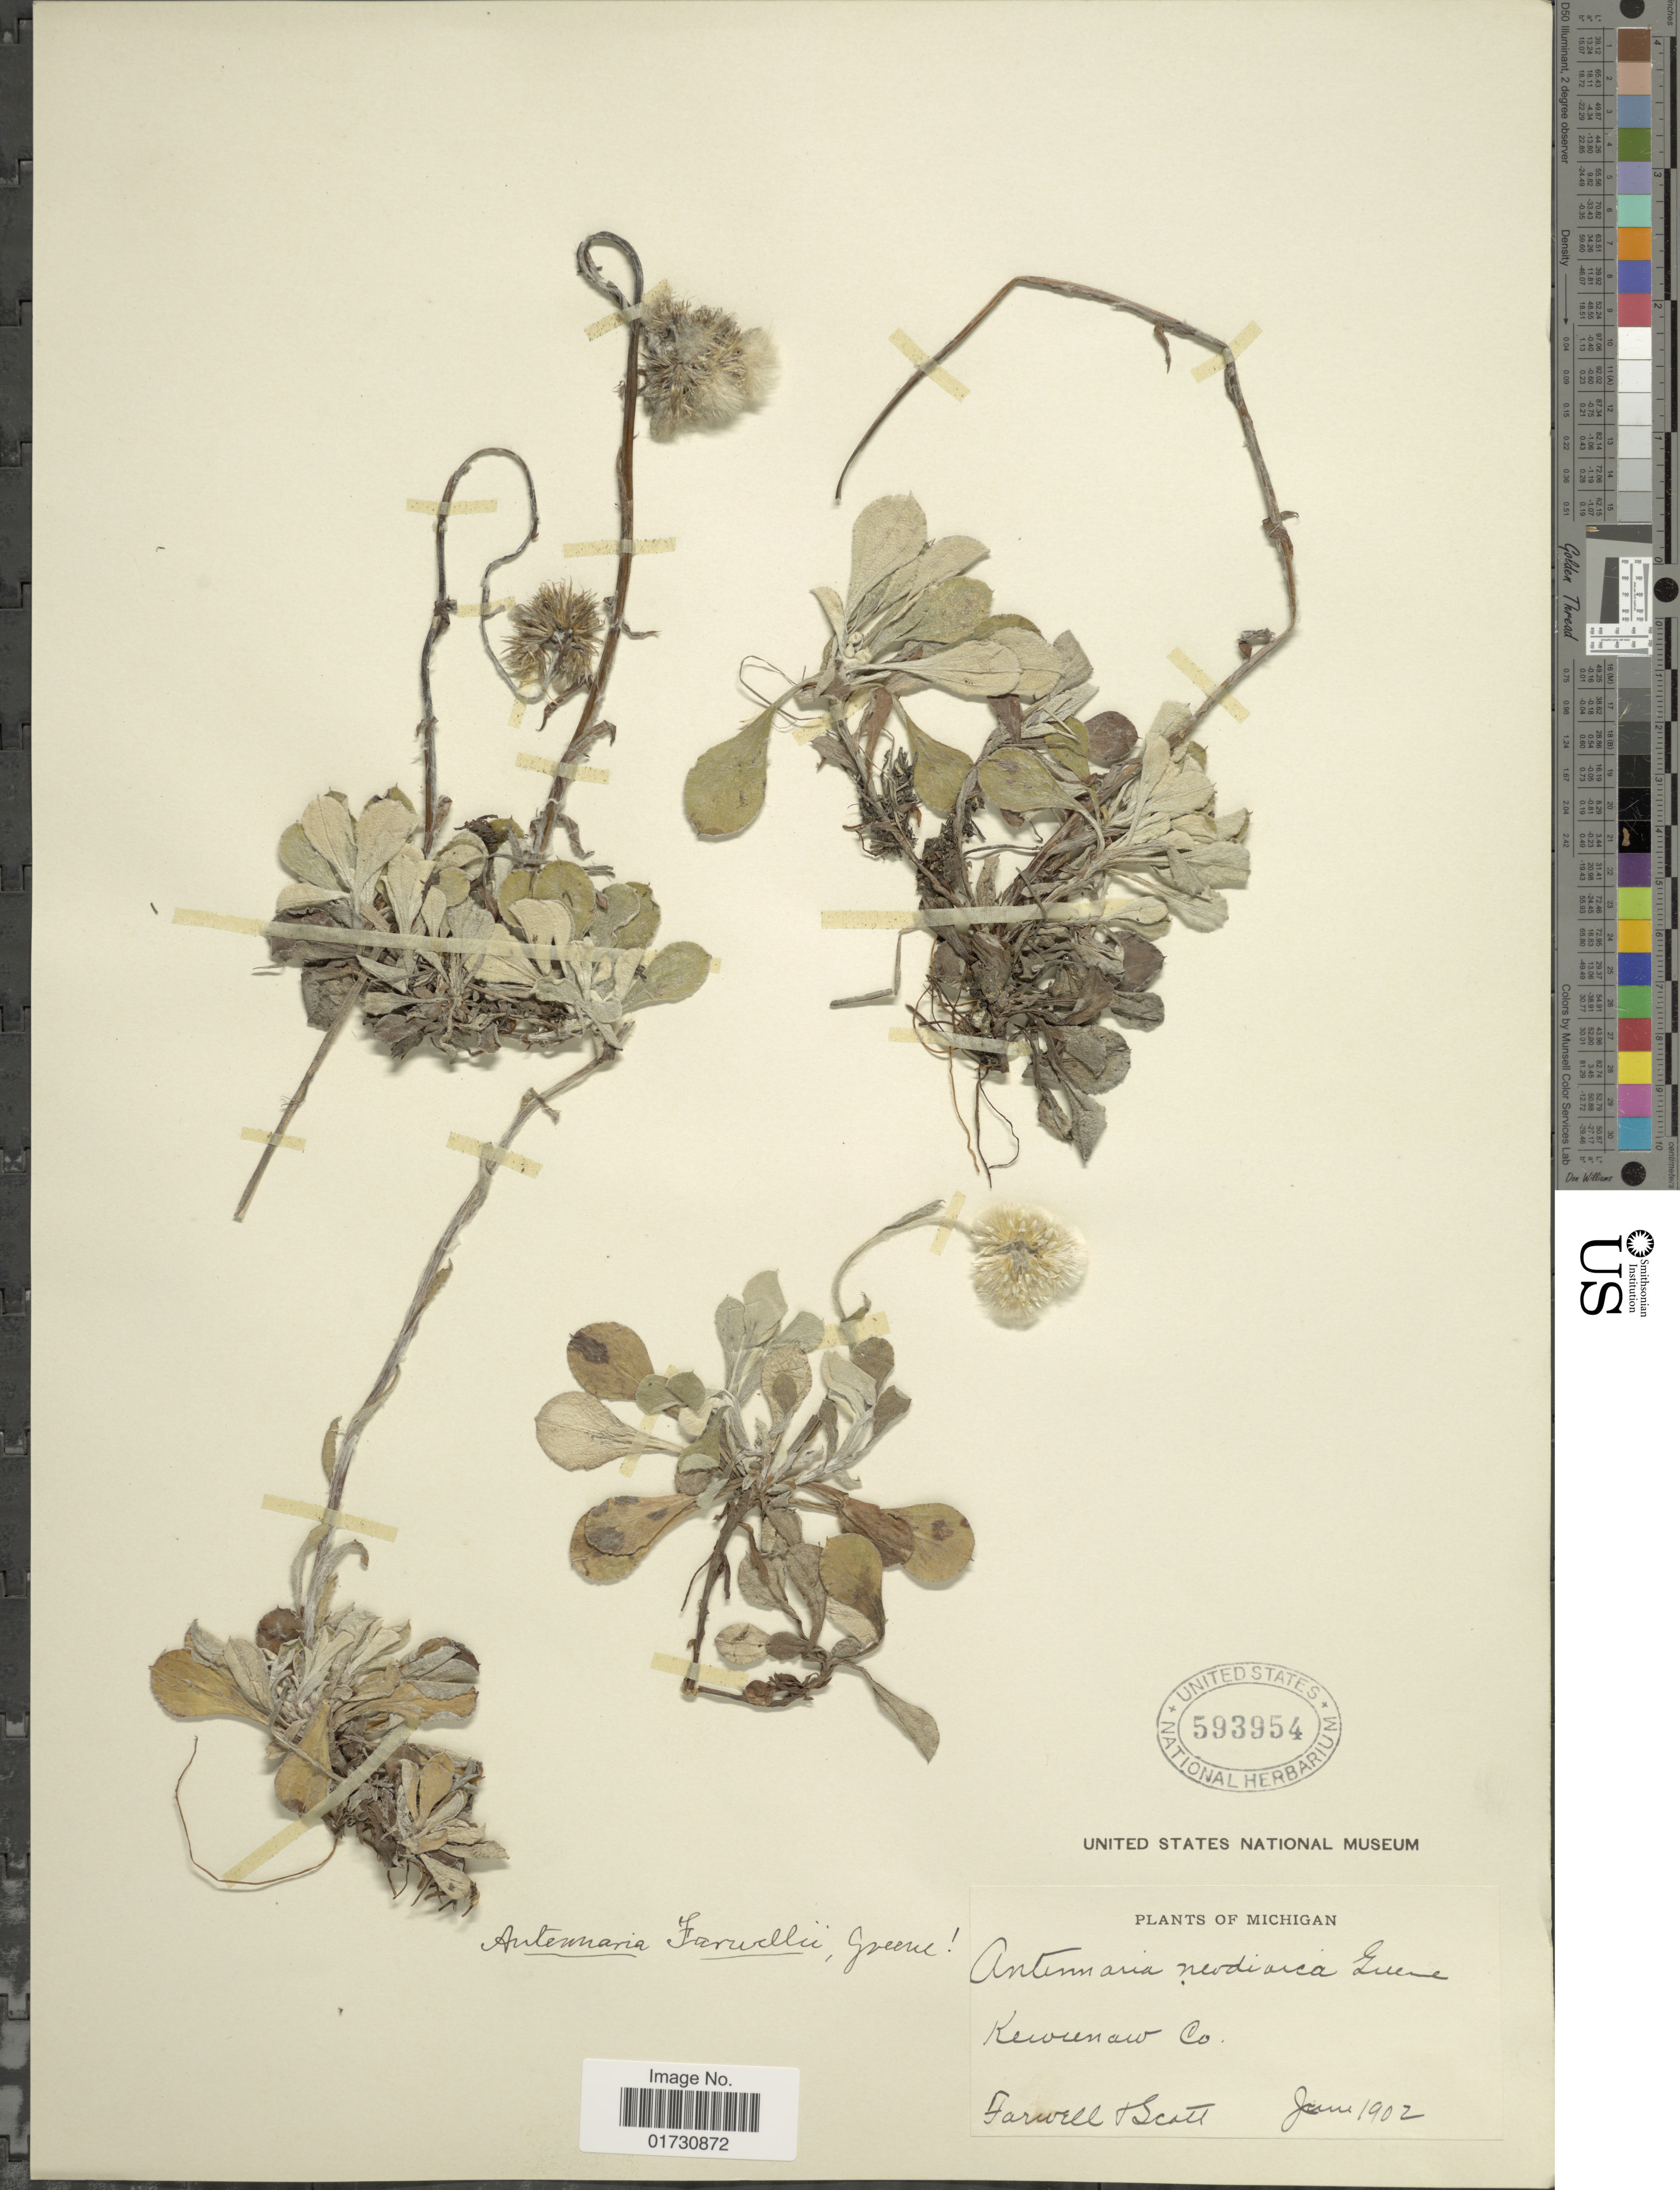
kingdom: Plantae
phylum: Tracheophyta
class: Magnoliopsida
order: Asterales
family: Asteraceae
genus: Antennaria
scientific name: Antennaria farwellii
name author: Greene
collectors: Farwell & -- Scott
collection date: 1902-06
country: United States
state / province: Michigan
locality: Keweenaw Co.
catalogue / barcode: US 593954